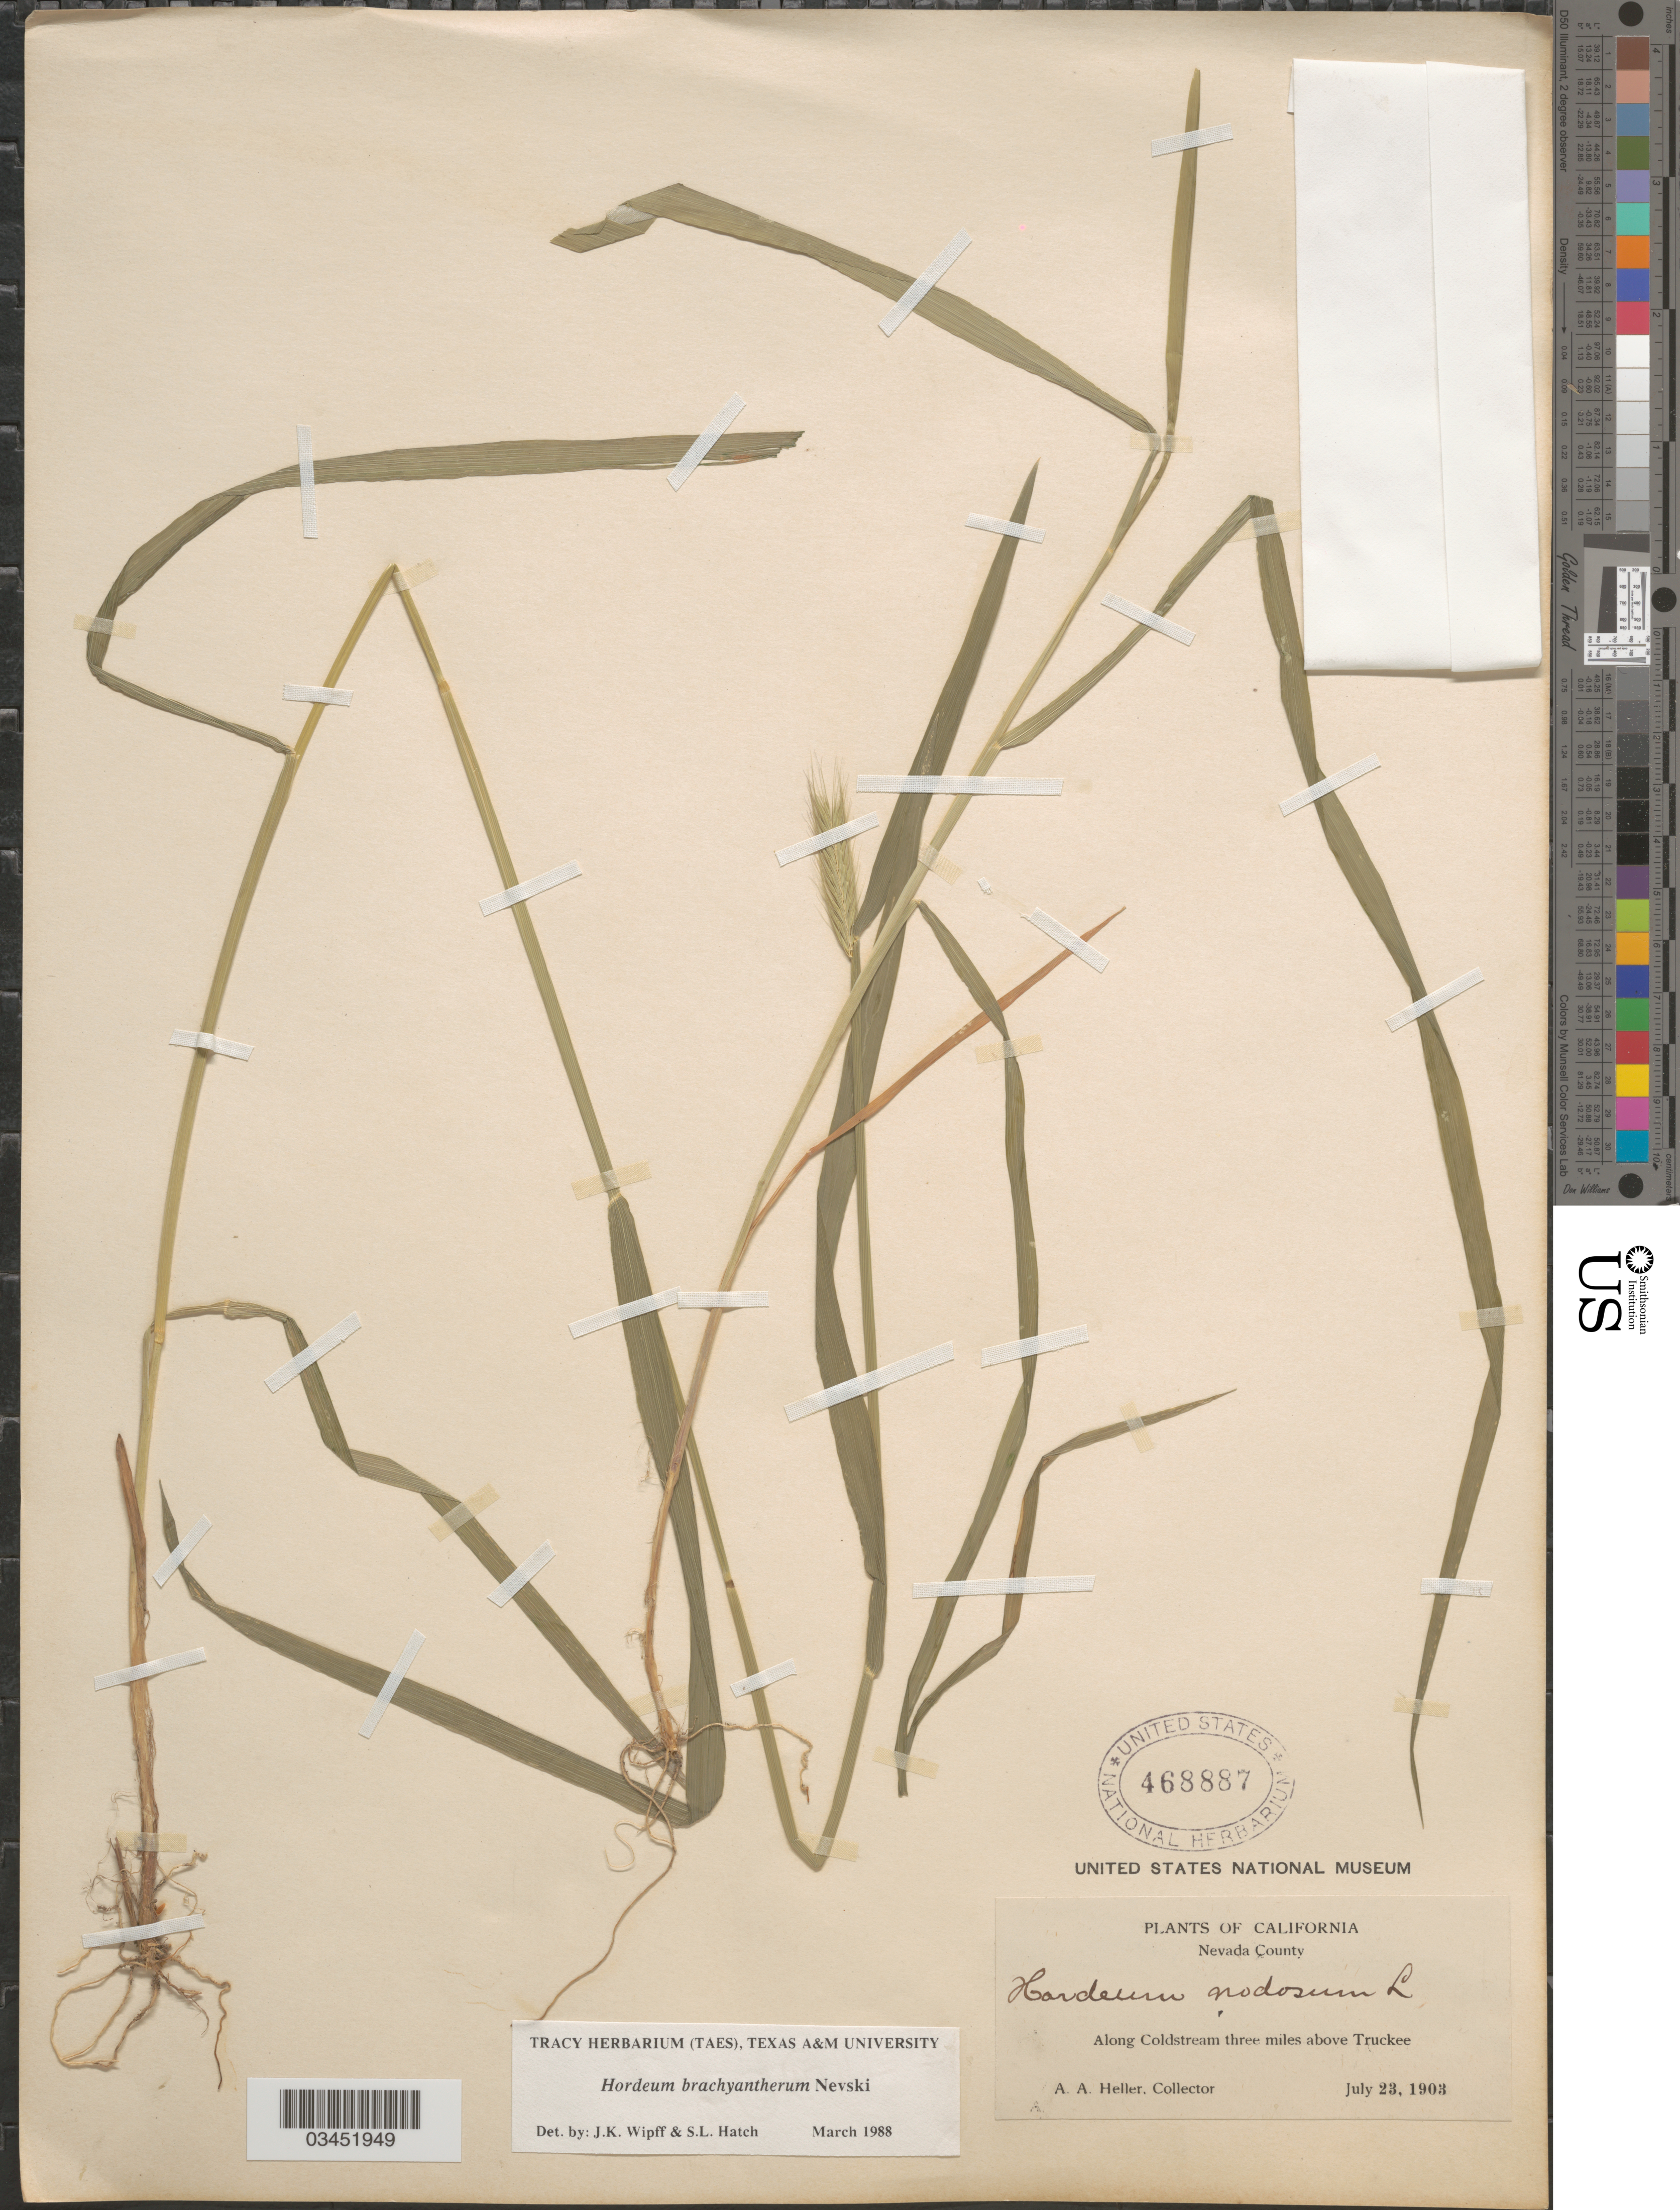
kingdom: Plantae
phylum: Tracheophyta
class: Liliopsida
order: Poales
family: Poaceae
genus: Hordeum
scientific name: Hordeum brachyantherum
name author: Nevski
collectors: A. A. Heller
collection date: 1903-01-23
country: United States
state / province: California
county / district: Nevada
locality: Nevada County. Along Coldstrem three miles above Truckee.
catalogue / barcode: US 468887